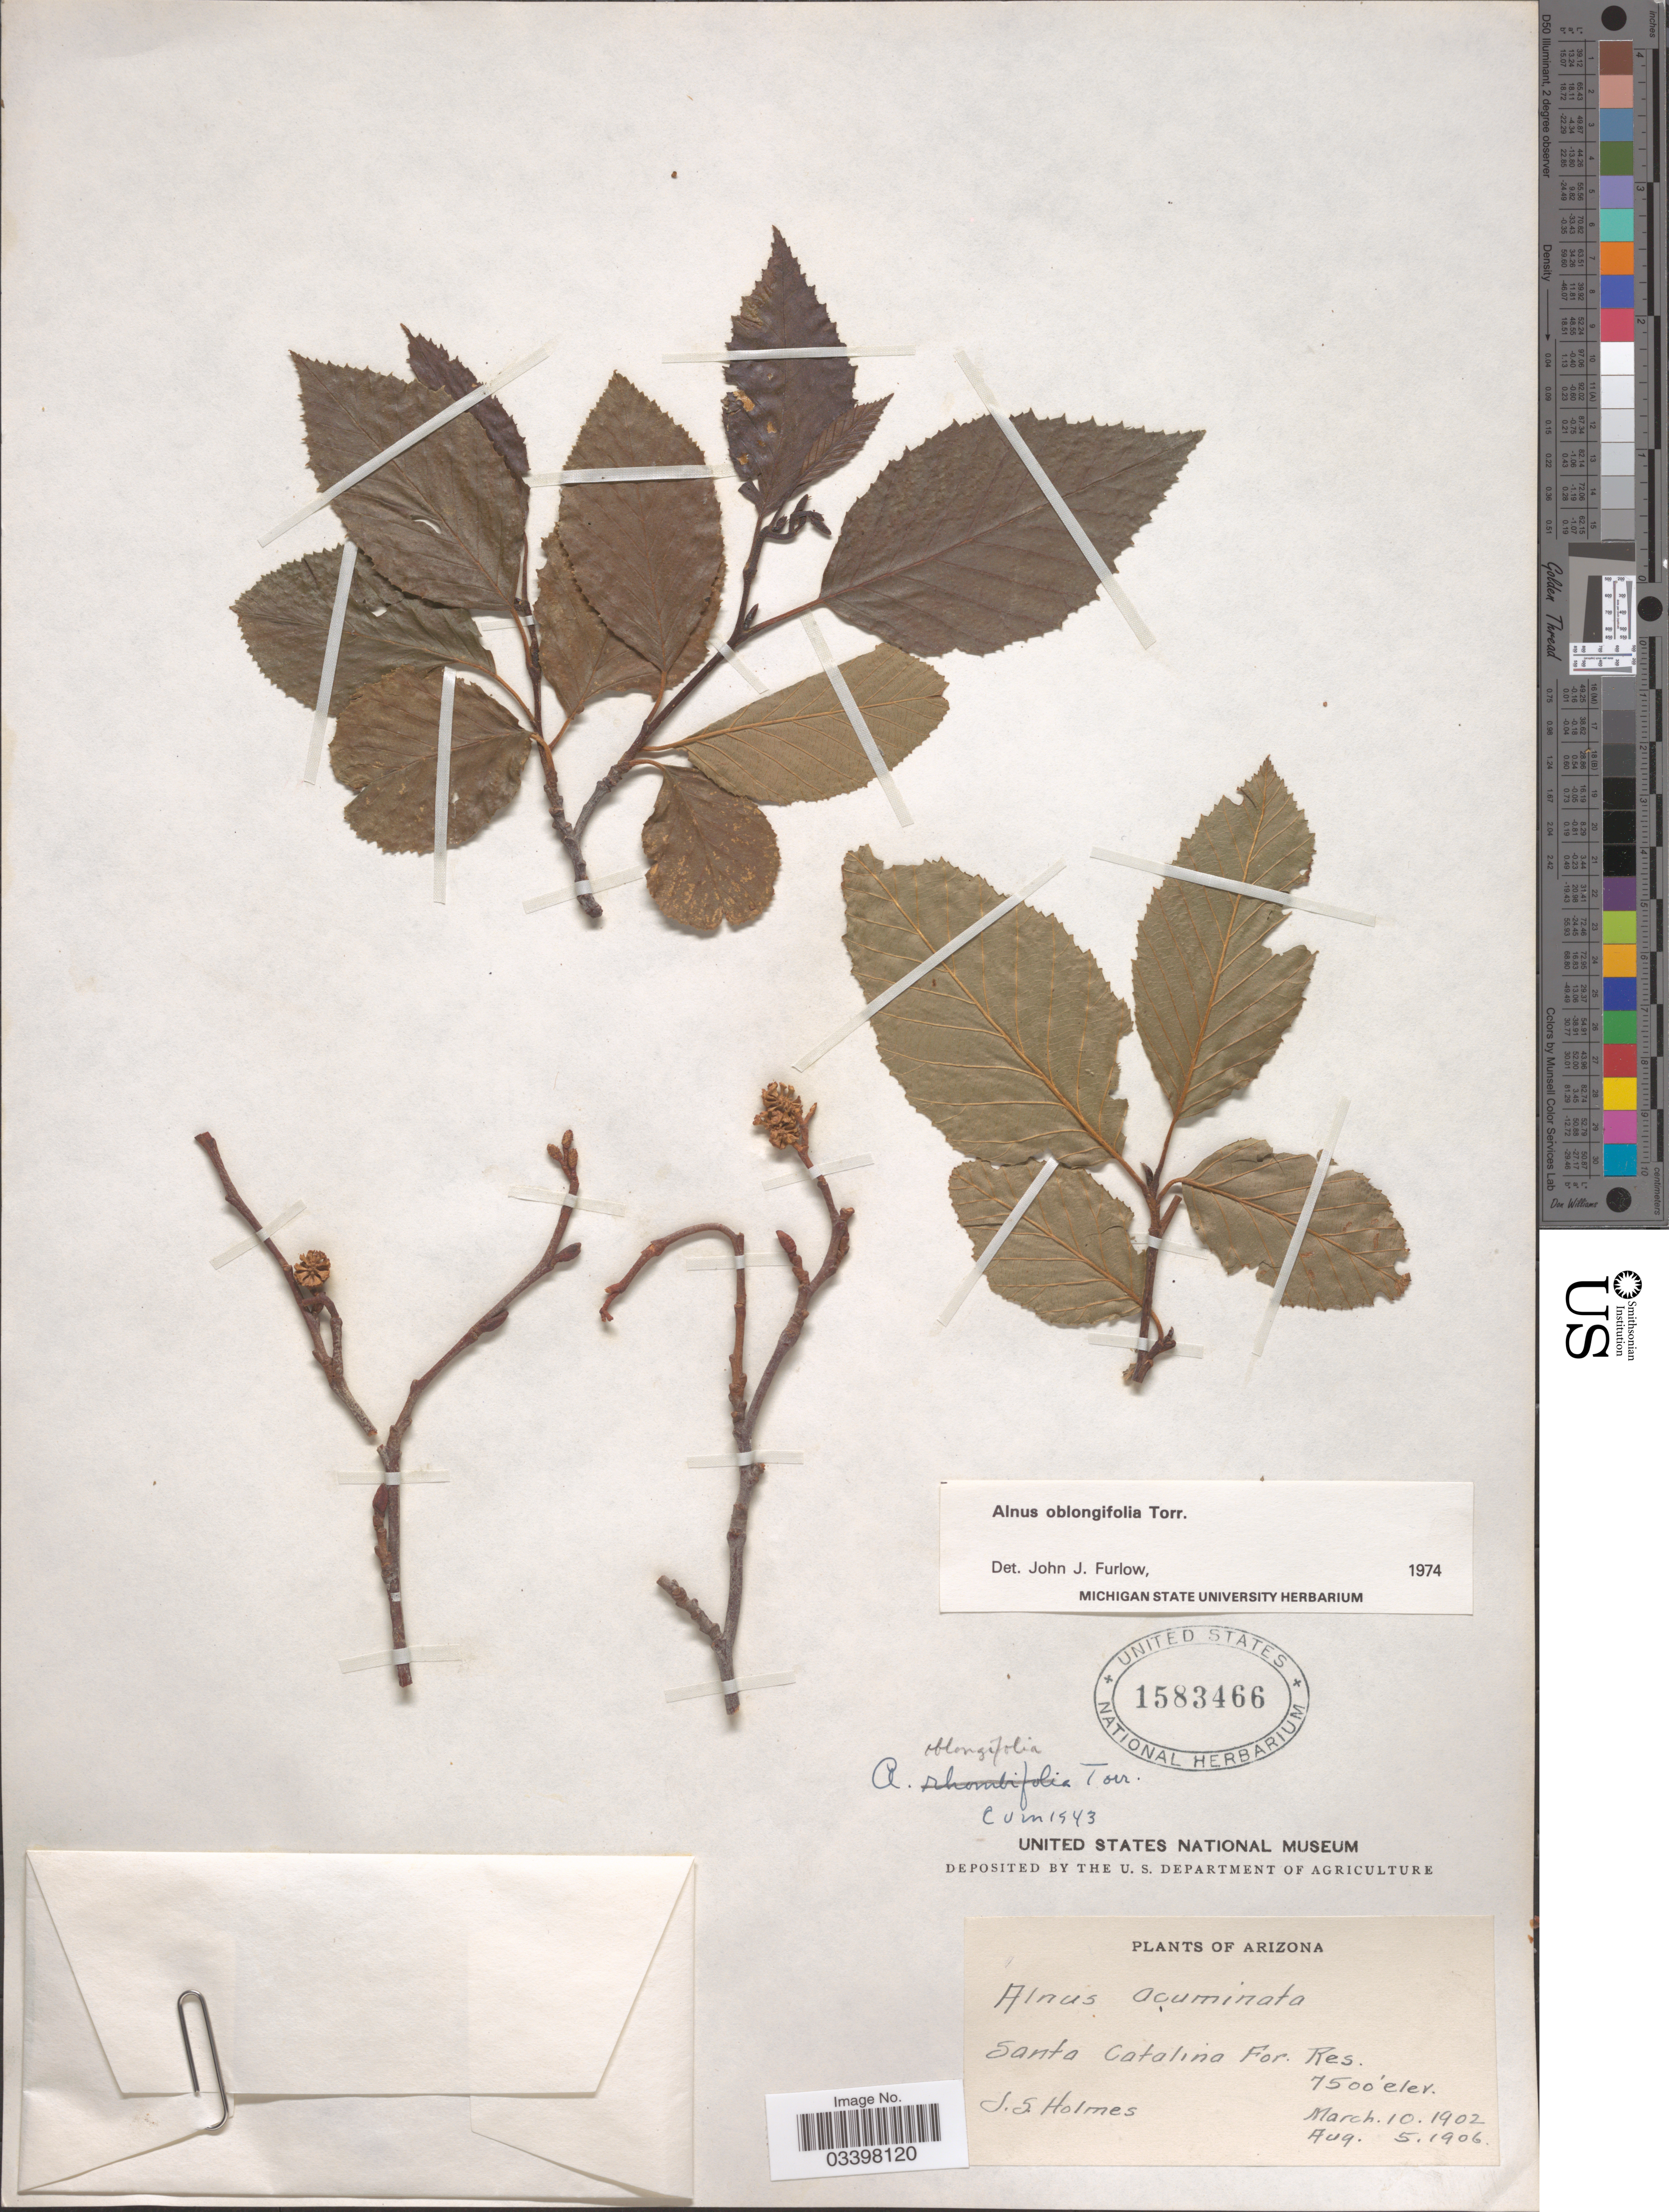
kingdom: Plantae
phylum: Tracheophyta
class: Magnoliopsida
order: Fagales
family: Betulaceae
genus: Alnus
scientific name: Alnus oblongifolia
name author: Torr. in Emory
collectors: J. Holmes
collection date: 1902-03-10/1906-08-05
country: United States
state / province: Arizona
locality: Santa Catalina For. Res.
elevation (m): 2286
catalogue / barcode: US 1583466